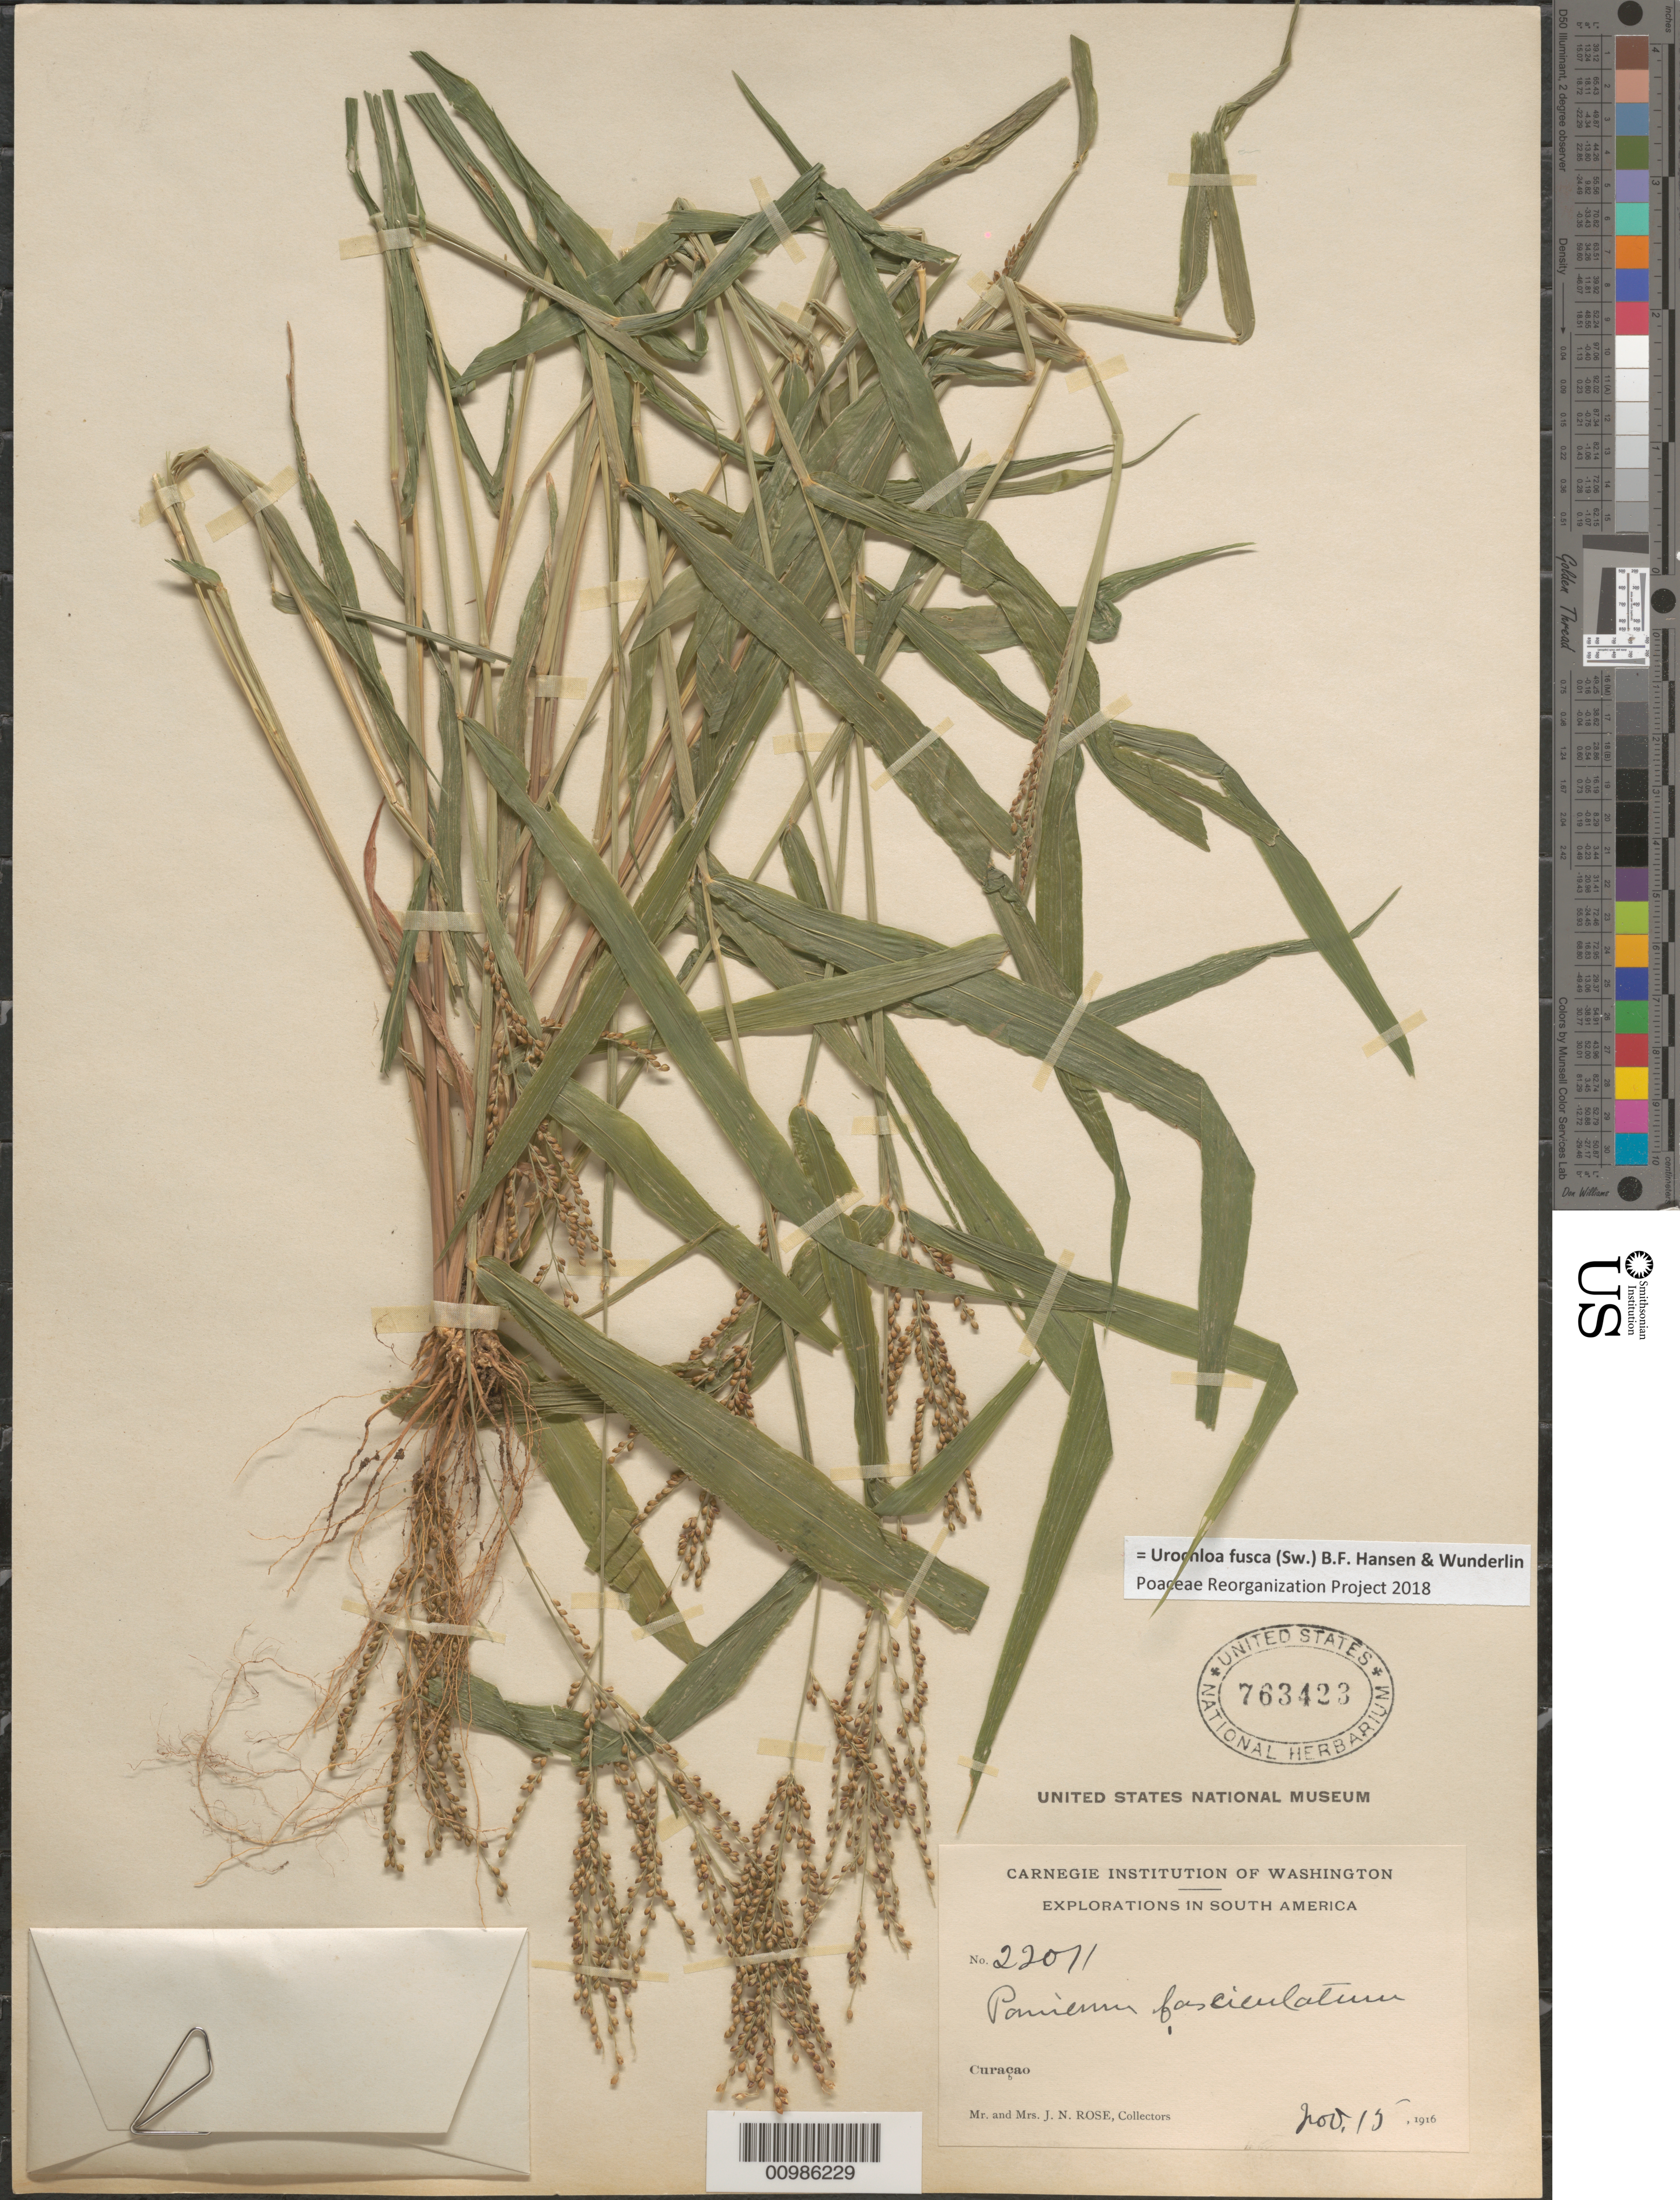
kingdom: Plantae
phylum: Tracheophyta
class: Liliopsida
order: Poales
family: Poaceae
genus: Brachiaria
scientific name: Brachiaria fasciculata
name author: (Sw.) Parodi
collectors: J. N. Rose & L. B. Rose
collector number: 22071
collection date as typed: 15 Nov 1916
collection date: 1916-11-15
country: Curaçao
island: Curaçao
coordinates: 0 N, 0 E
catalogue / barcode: US 763423